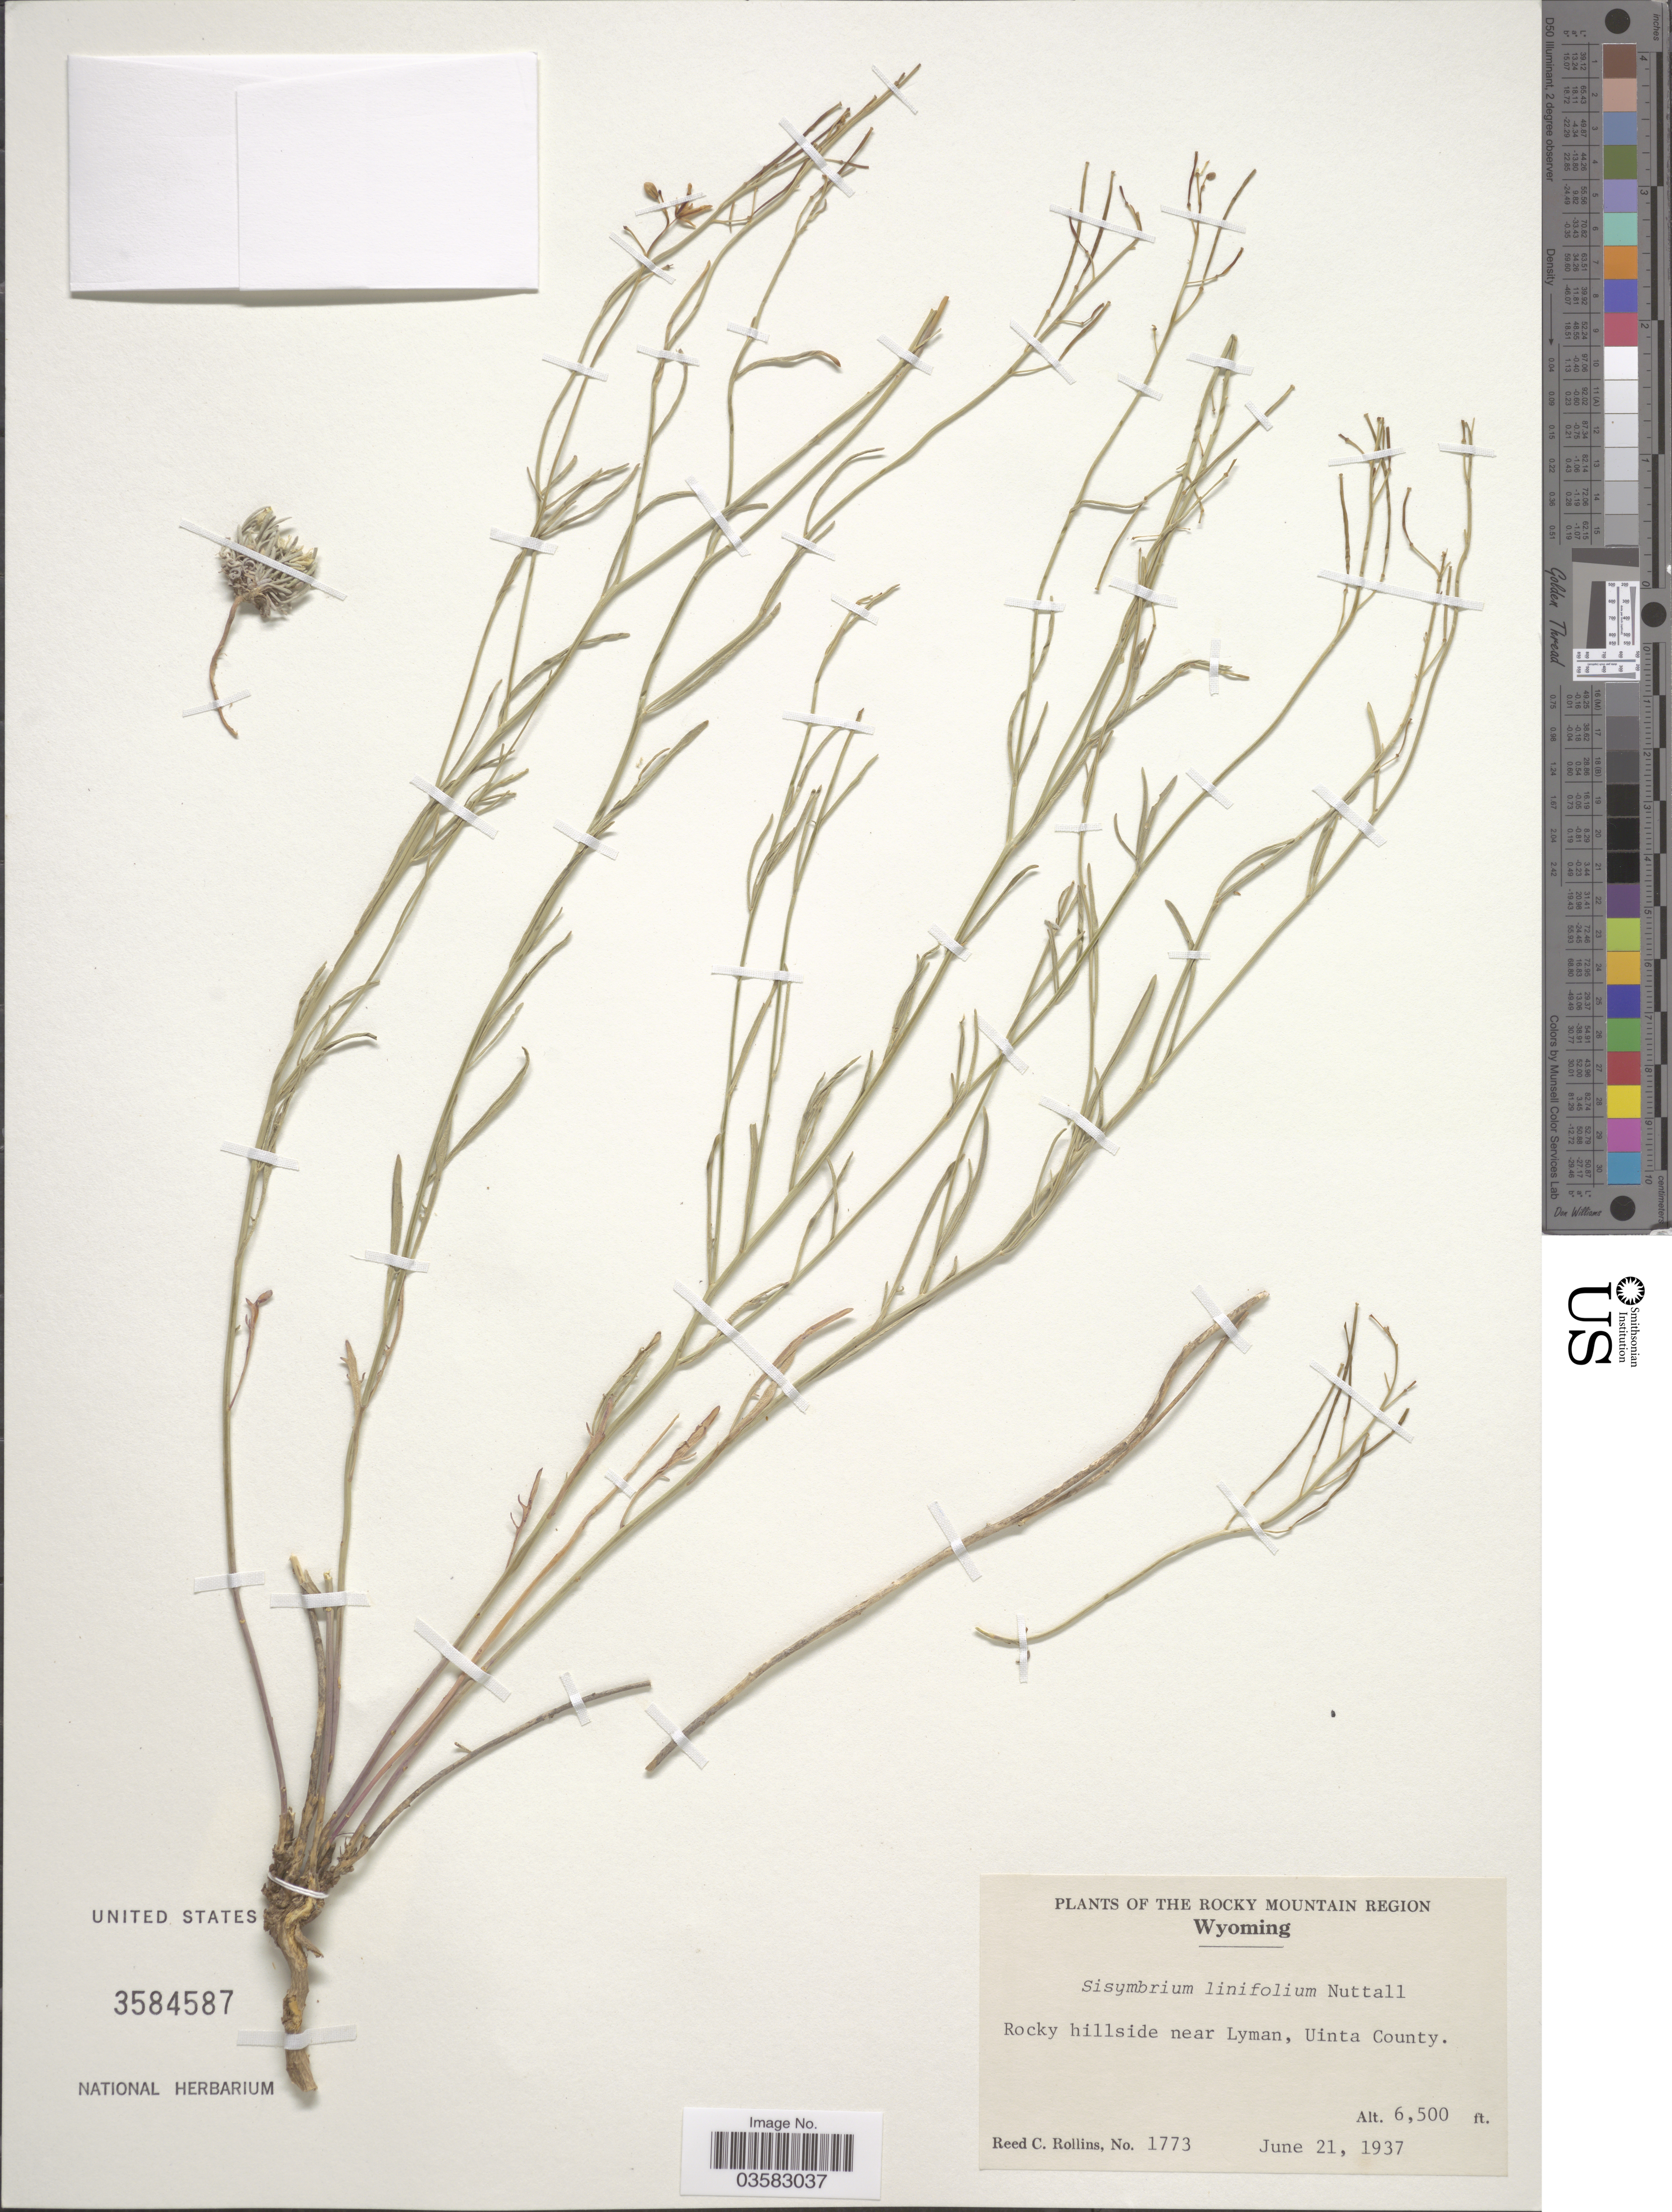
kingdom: Plantae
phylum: Tracheophyta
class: Magnoliopsida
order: Brassicales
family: Brassicaceae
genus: Sisymbrium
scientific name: Sisymbrium linifolium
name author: (Nutt.) Nutt. ex Torr. & A. Gray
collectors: R. C. Rollins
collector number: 1773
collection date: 1937-06-21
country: United States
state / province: Wyoming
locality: The Rocky Mountain Region. Rocky hillside near Lyman, Uinta County.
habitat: rocky hillside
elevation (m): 1981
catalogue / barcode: US 3584587